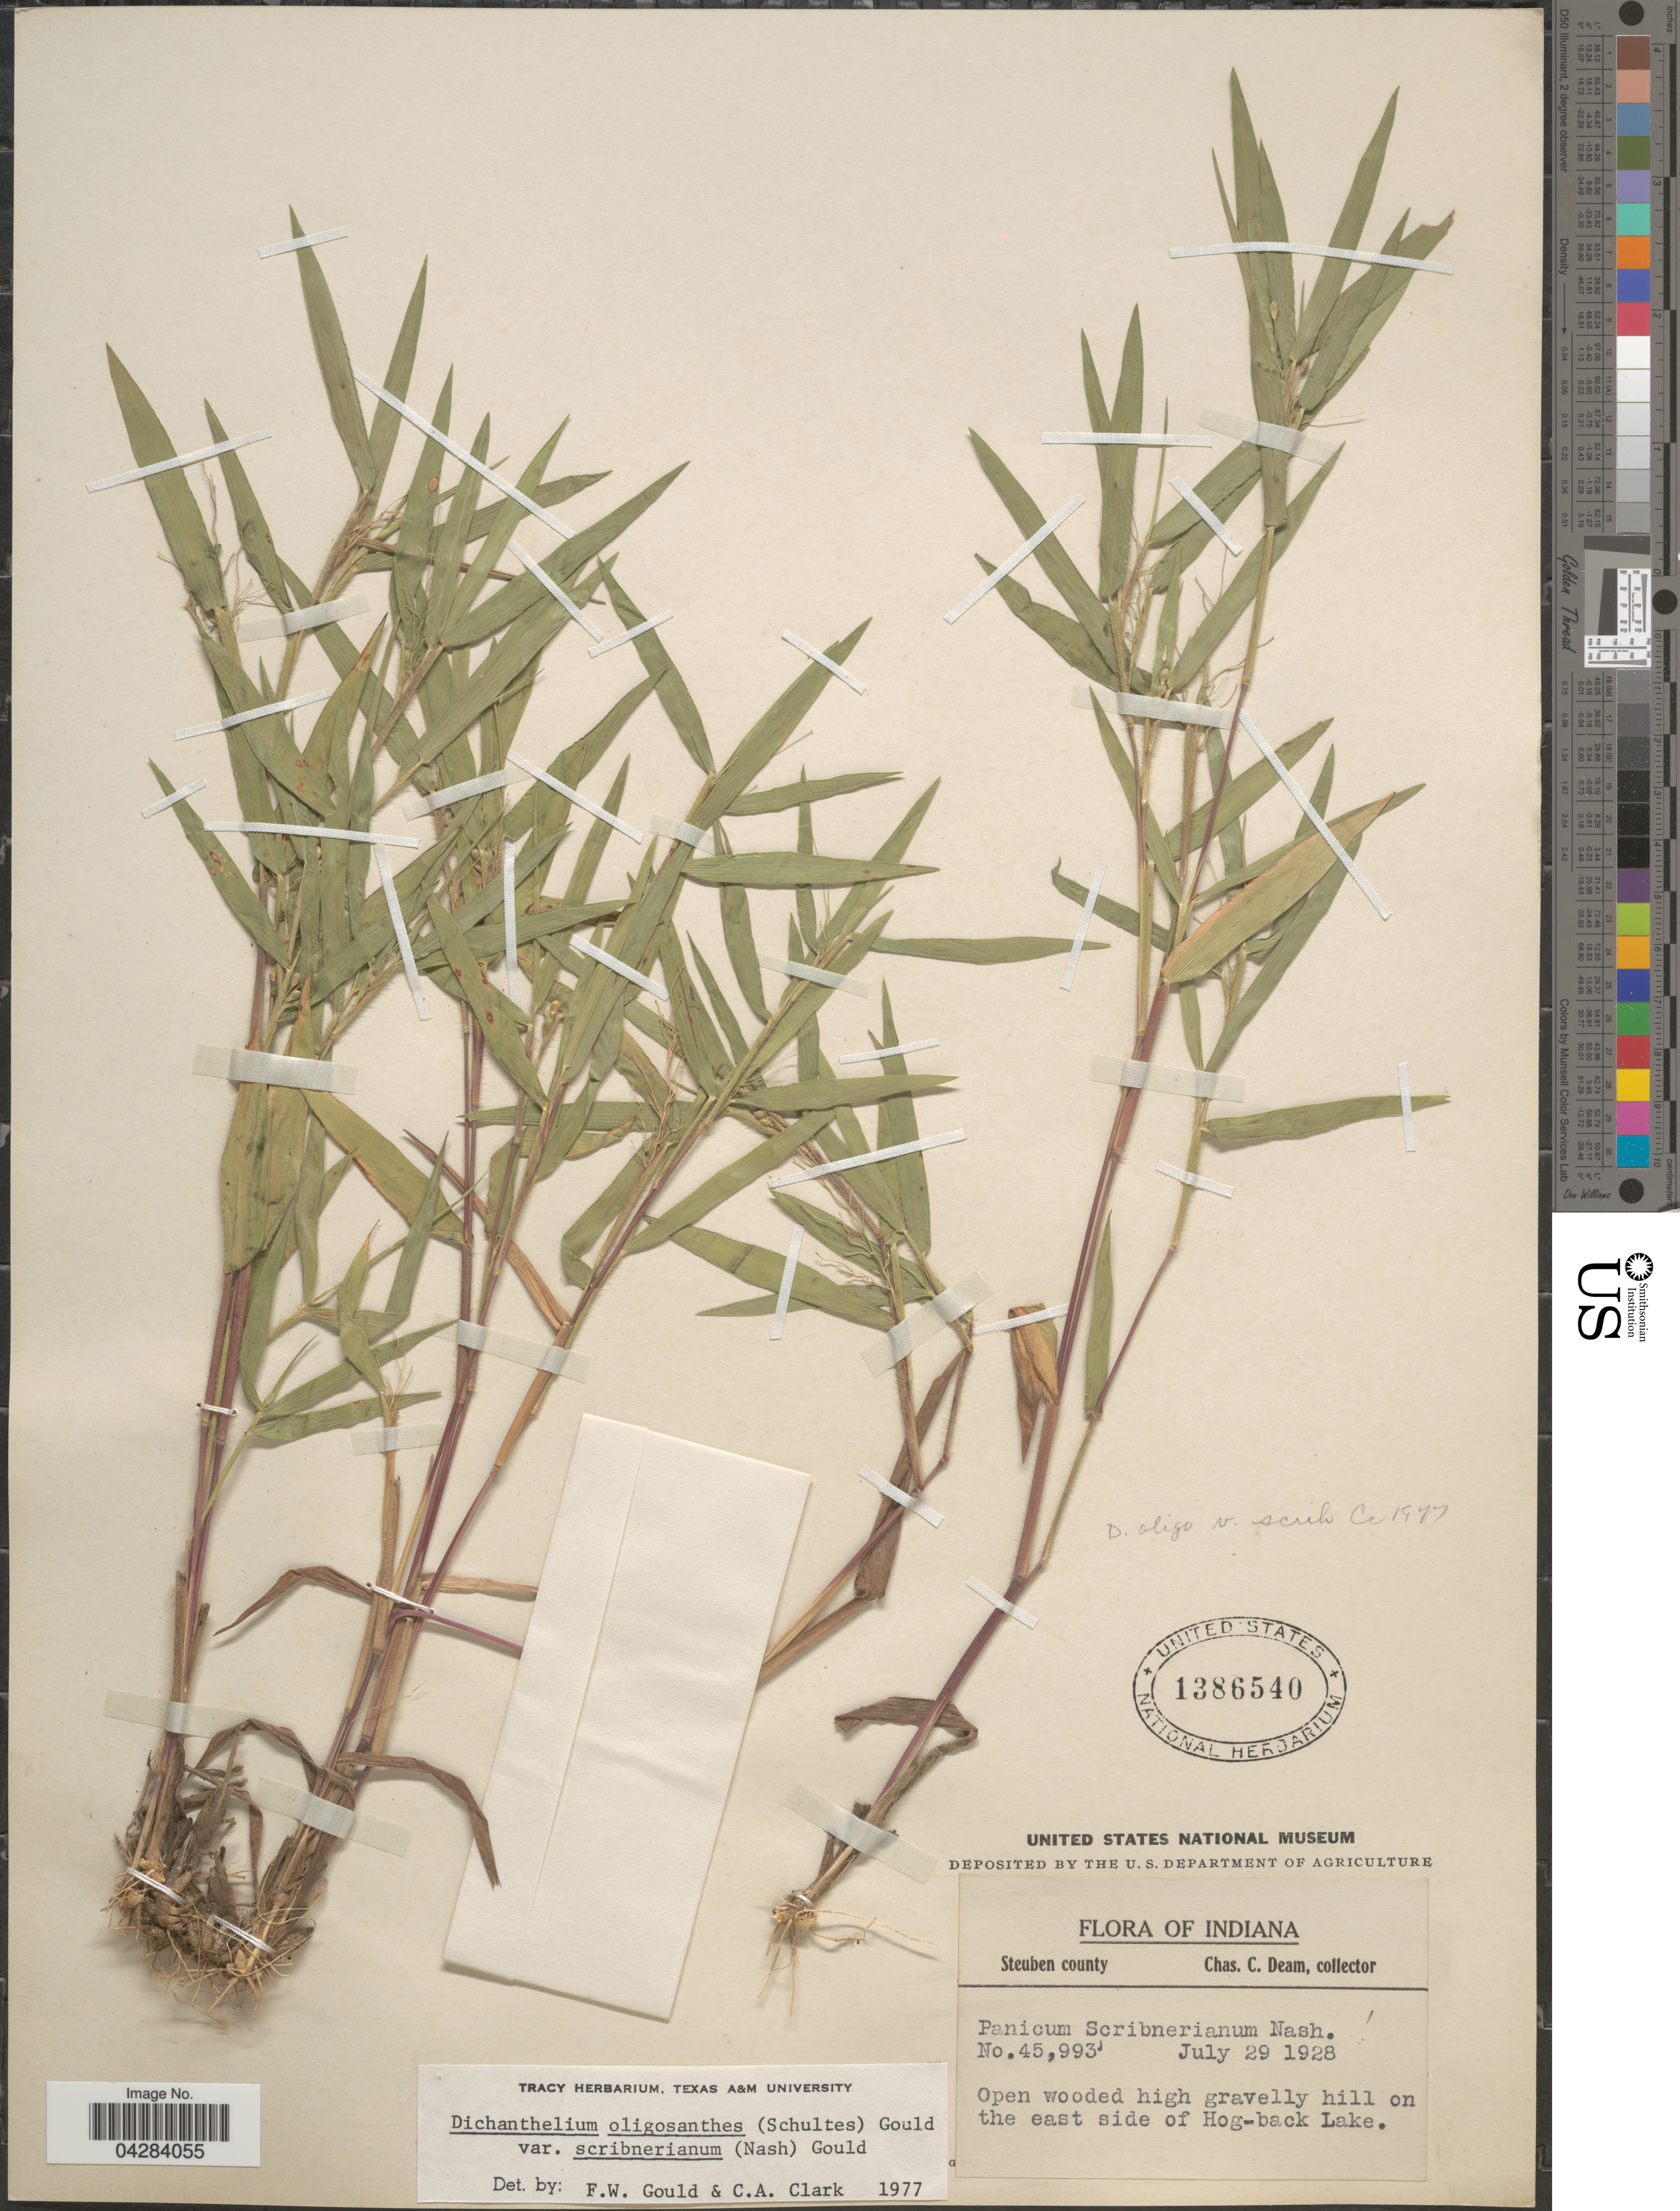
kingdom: Plantae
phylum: Tracheophyta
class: Liliopsida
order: Poales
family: Poaceae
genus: Dichanthelium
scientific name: Dichanthelium oligosanthes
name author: (Schult.) Gould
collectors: C. C. Deam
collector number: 45993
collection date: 1928-07-29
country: United States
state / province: Indiana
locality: Steuben county. Open wooded high gravelly hill on the east side of Hog-back Lake.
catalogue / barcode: US 1386540